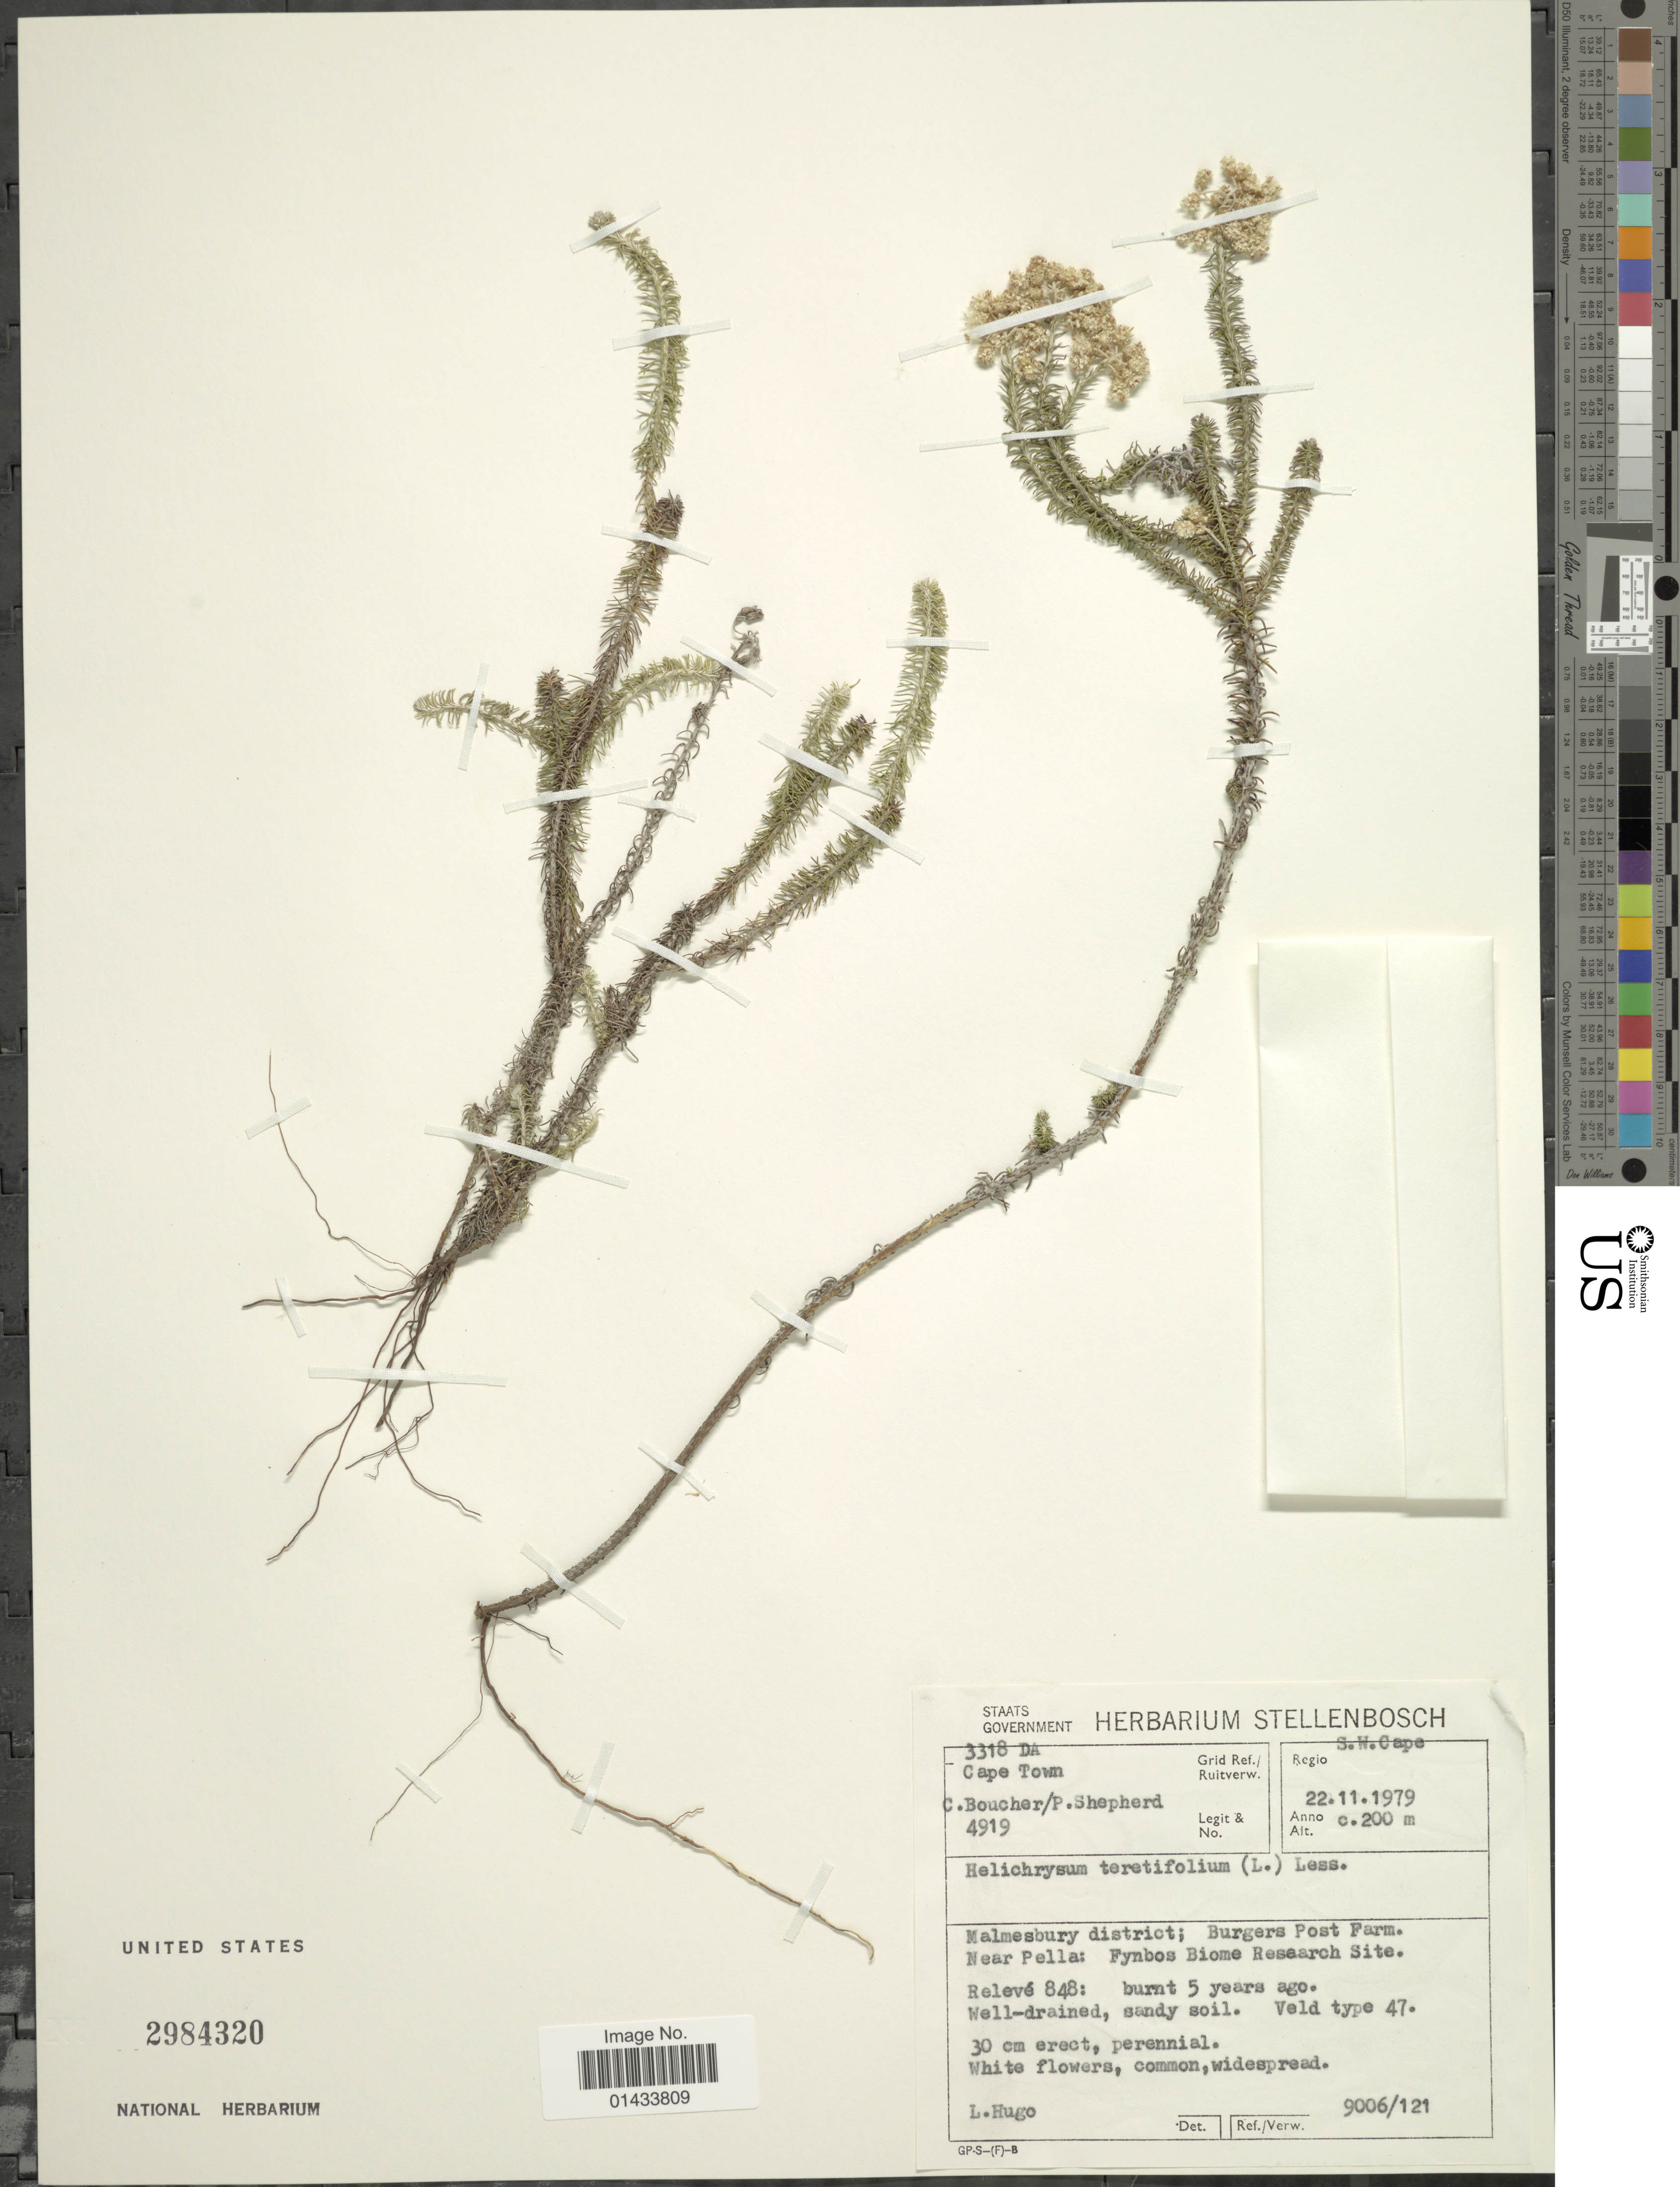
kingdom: Plantae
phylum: Tracheophyta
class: Magnoliopsida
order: Asterales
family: Asteraceae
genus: Helichrysum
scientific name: Helichrysum teretifolium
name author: Sweet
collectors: C. Boucher & P. Shepherd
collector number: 4919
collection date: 1979-11-22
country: South Africa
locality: S. W. Cape, Grid Ref./Ruitverw. 3318 DA Cape Town, Malmesbury district, Burgers Post Farm, Near Pella, Fynbos Biome Research Site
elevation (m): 200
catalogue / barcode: US 2984320